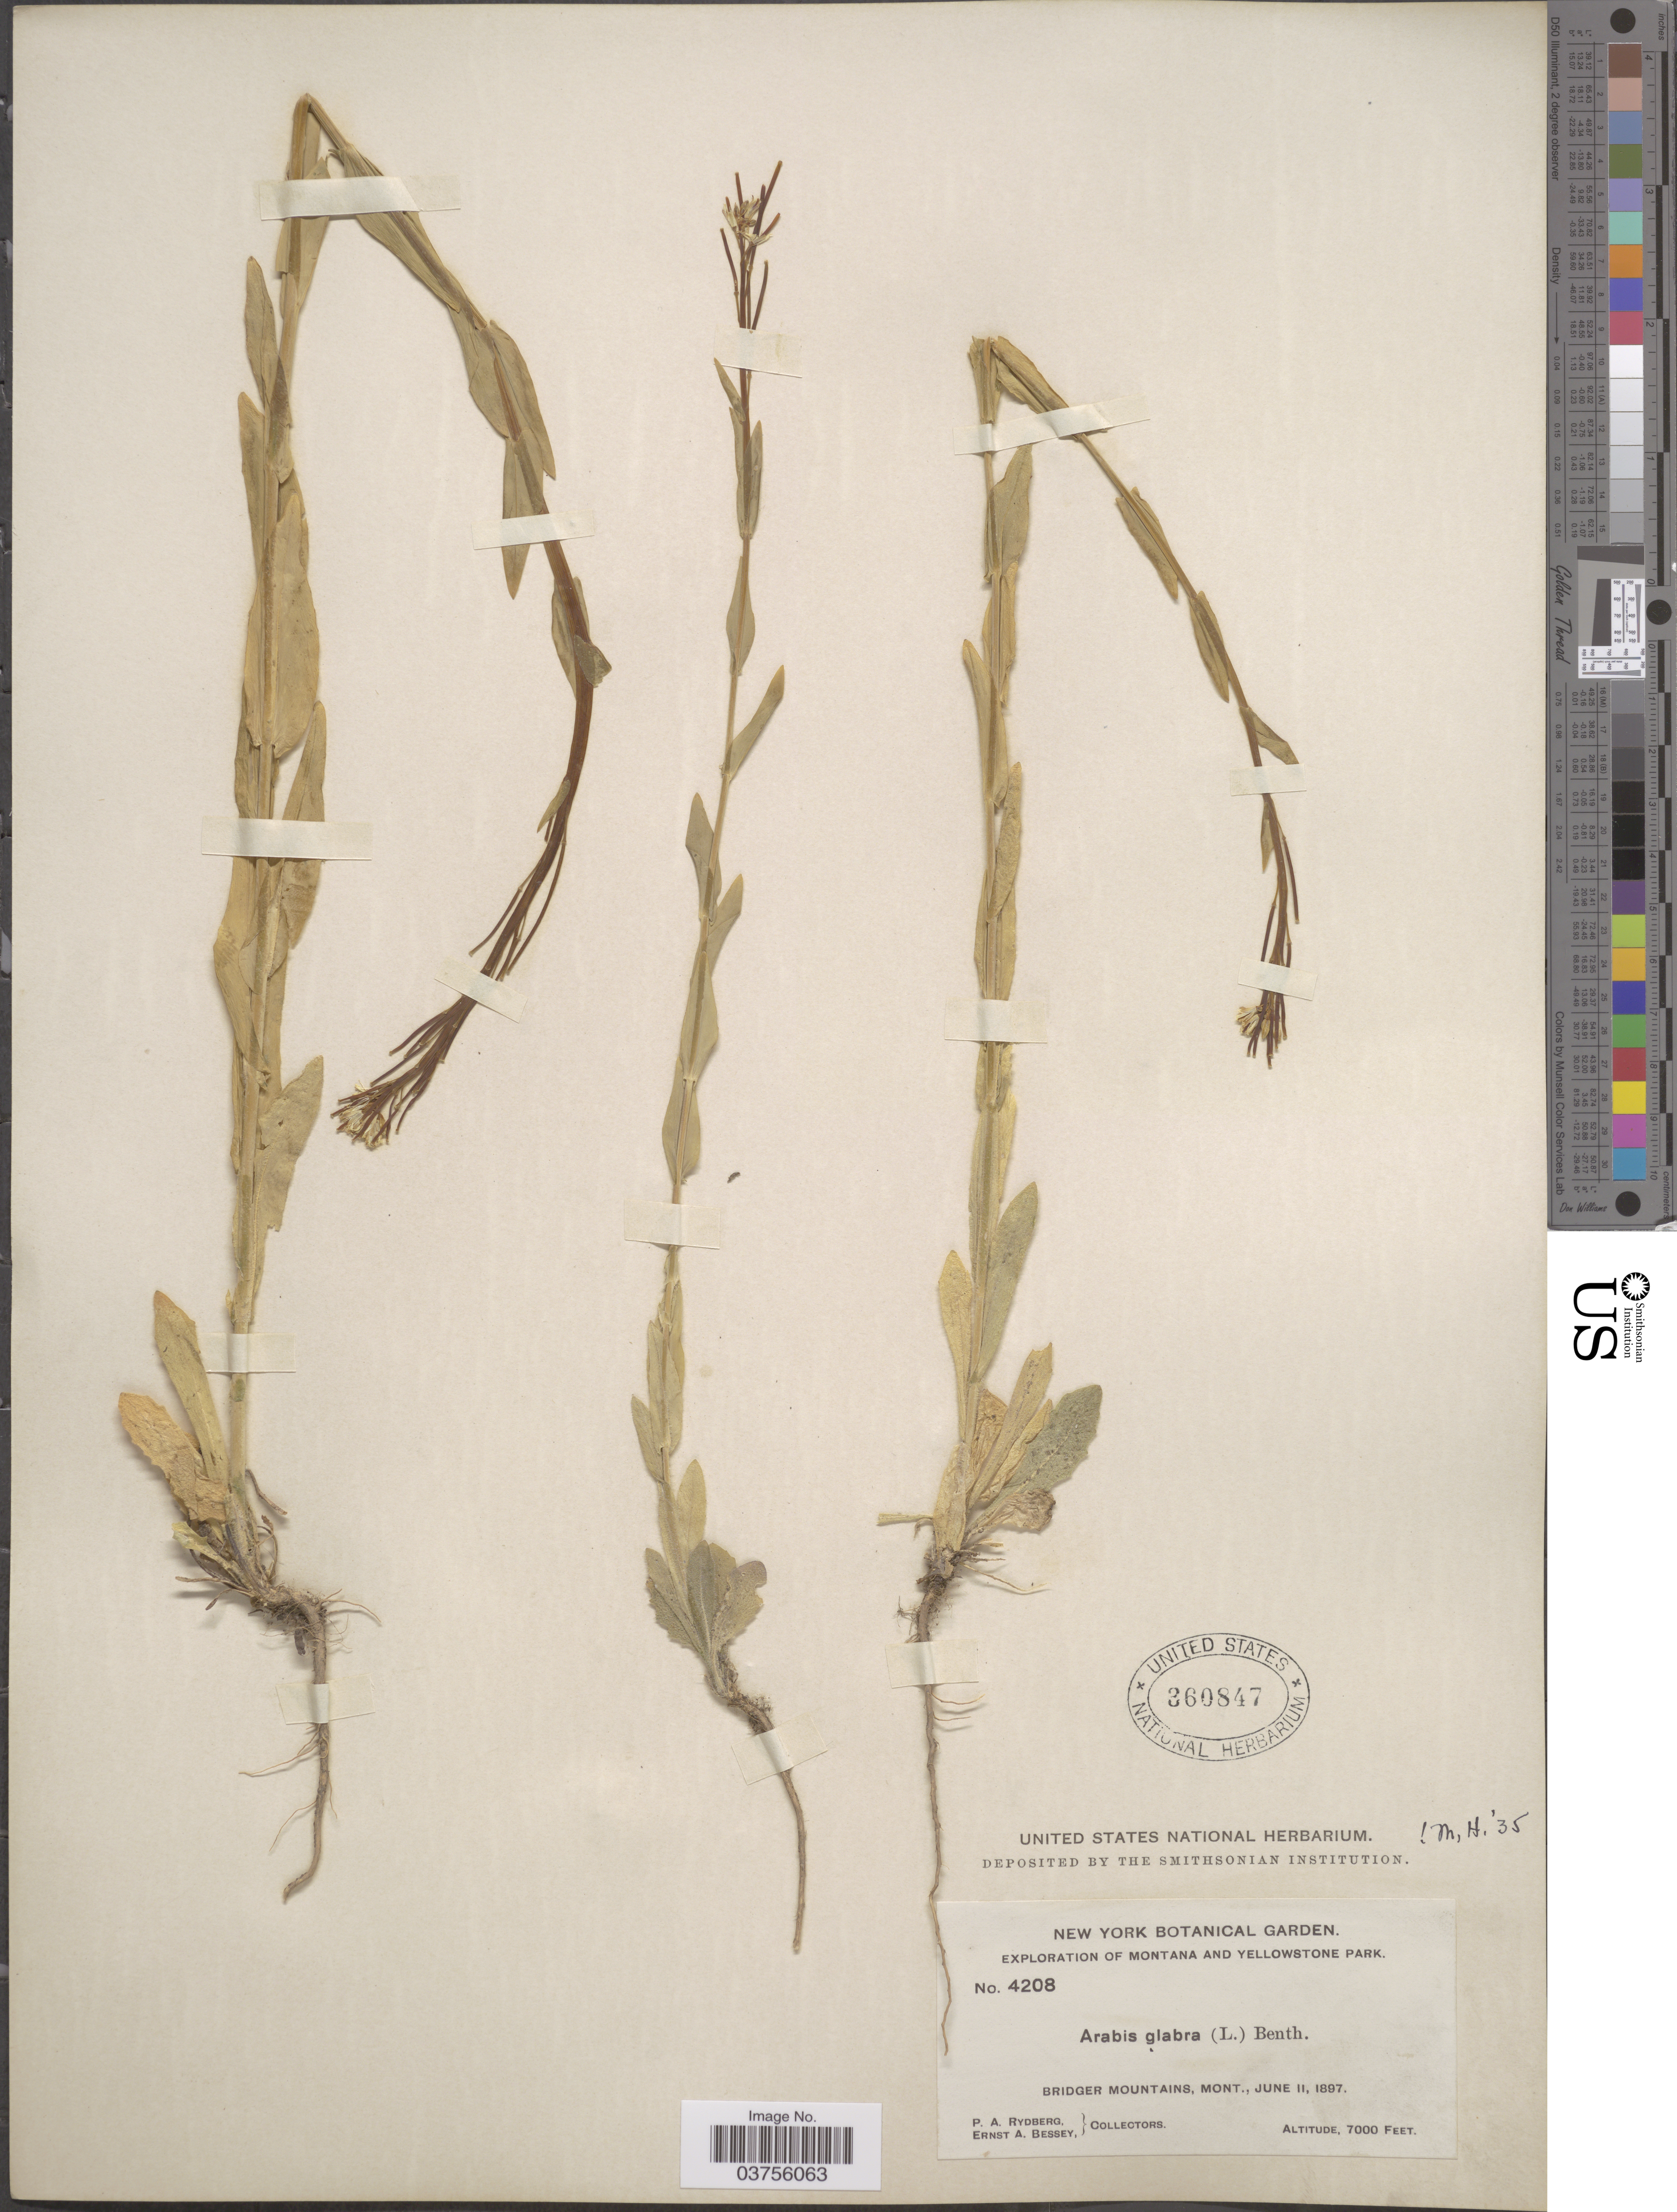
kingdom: Plantae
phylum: Tracheophyta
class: Magnoliopsida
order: Brassicales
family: Brassicaceae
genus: Turritis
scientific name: Turritis glabra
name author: L.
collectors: P. A. Rydberg & E. A. Bessey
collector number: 4208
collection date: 1897-06-11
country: United States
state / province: Montana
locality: Yellowstone Park. Bridger Mountains.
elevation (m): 2134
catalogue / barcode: US 360847